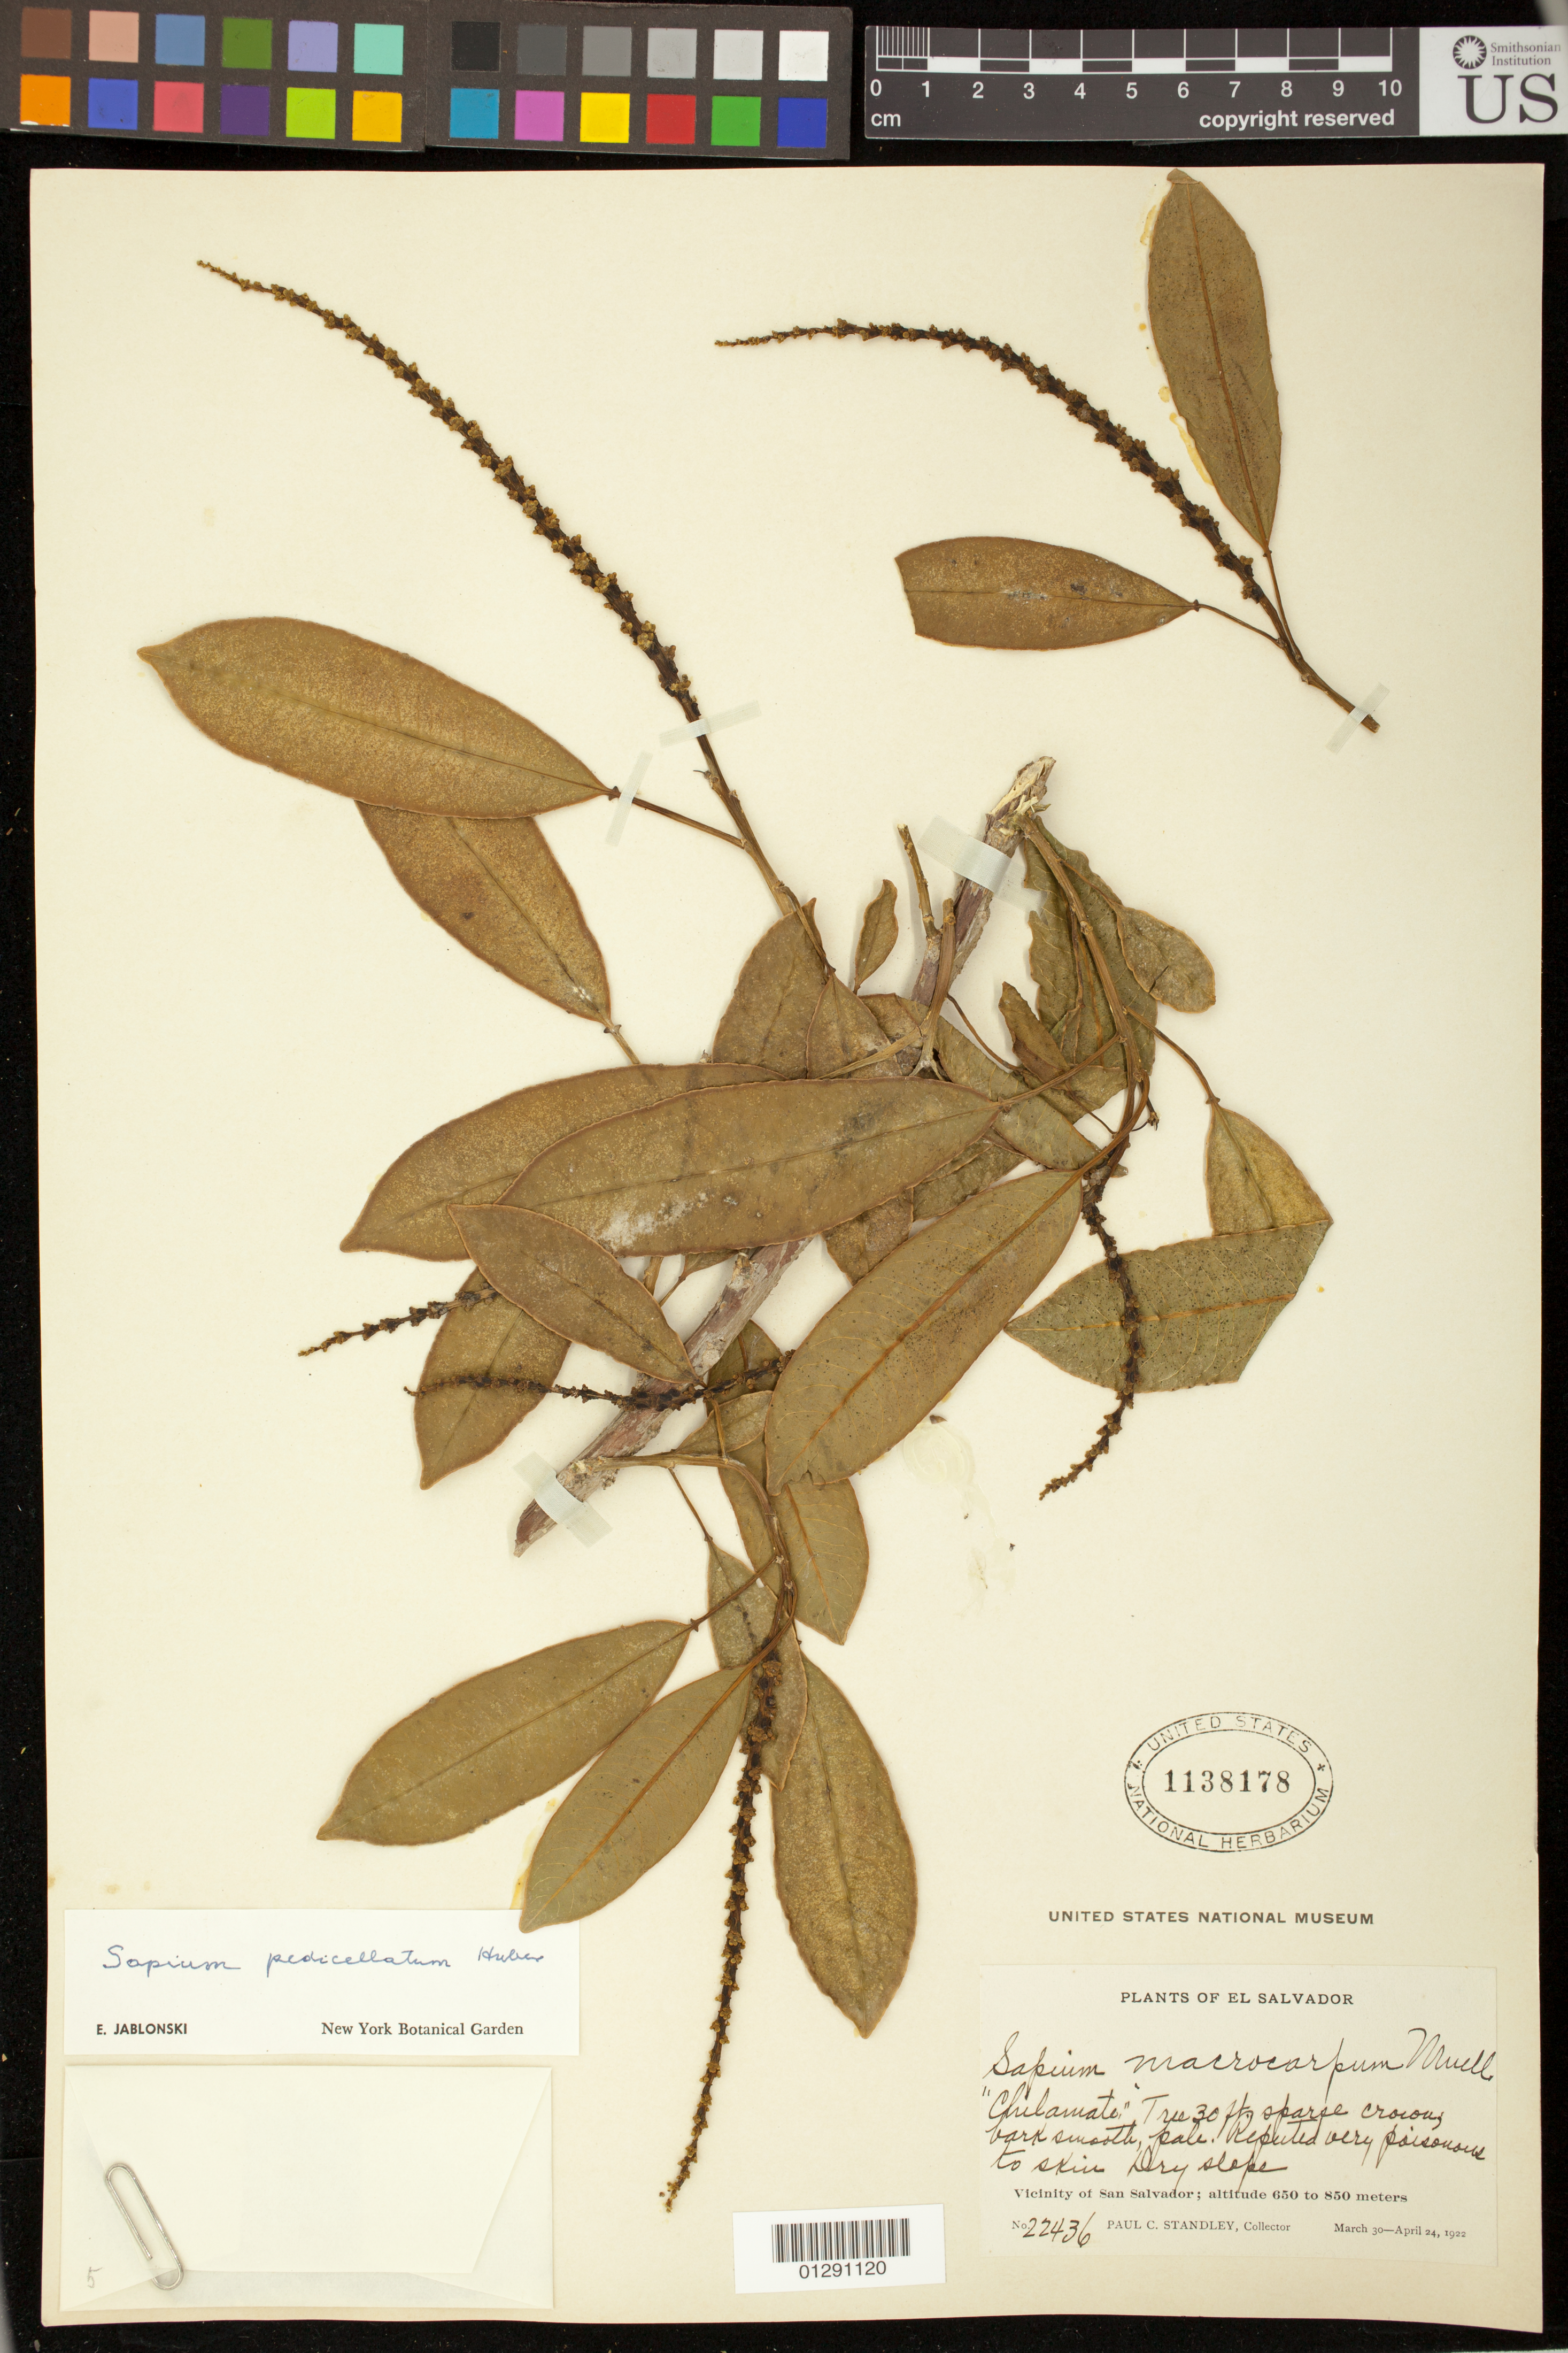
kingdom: Plantae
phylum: Tracheophyta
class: Magnoliopsida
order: Malpighiales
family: Euphorbiaceae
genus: Sapium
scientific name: Sapium pedicellatum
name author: Huber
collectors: P. C. Standley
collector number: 22436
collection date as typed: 30 Mar-24 Apr 1922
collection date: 1922-03-30/1922-04-24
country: El Salvador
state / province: San Salvador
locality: Vicinity of San Salvador.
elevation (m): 650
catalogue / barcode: US 1138178